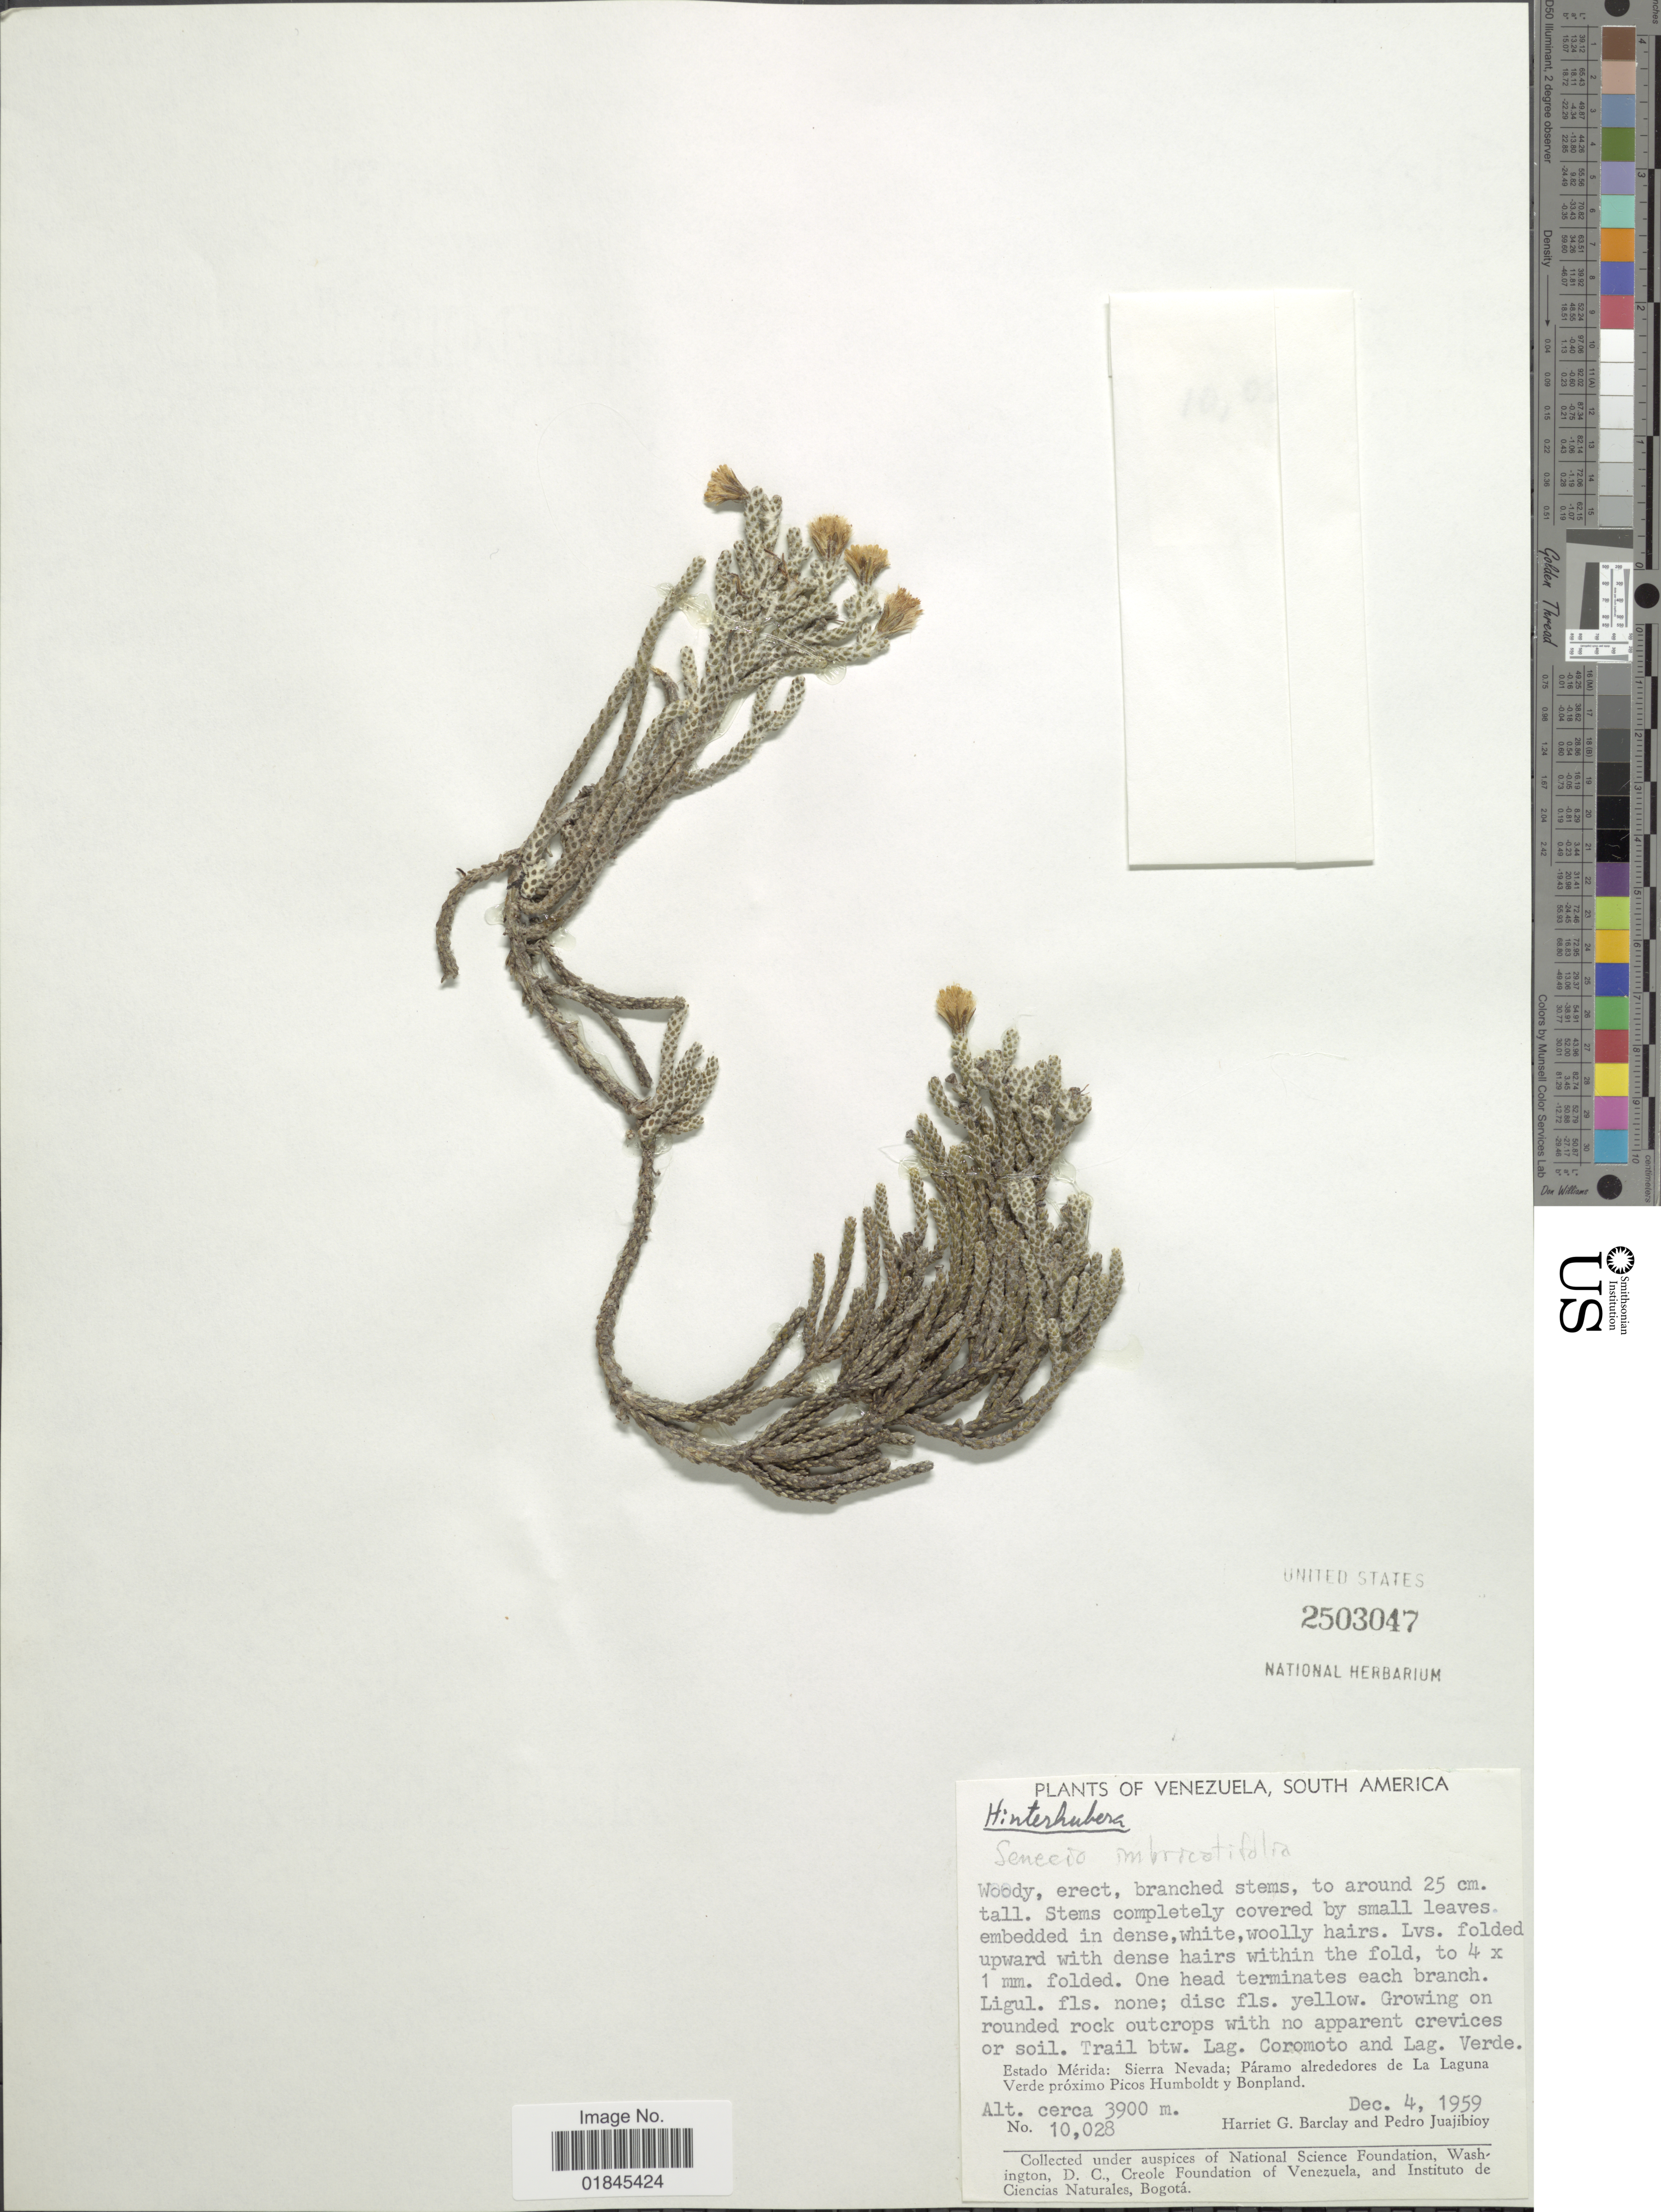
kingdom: Plantae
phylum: Tracheophyta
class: Magnoliopsida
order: Asterales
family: Asteraceae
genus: Pentacalia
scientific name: Pentacalia imbricatifolia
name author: (Sch. Bip. ex Wedd.) Cuatrec.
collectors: H. G. Barclay & P. Juajibioy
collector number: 10028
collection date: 1959-12-04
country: Venezuela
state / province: Mérida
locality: Trail btw. Lag. Coromoto and Lag. Verde. Estado Mérida: Sierra Nevada; Páramo alrededores de La Laguna Verde próximo Picos Humboldt y Bonpland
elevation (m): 3900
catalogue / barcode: US 2503047